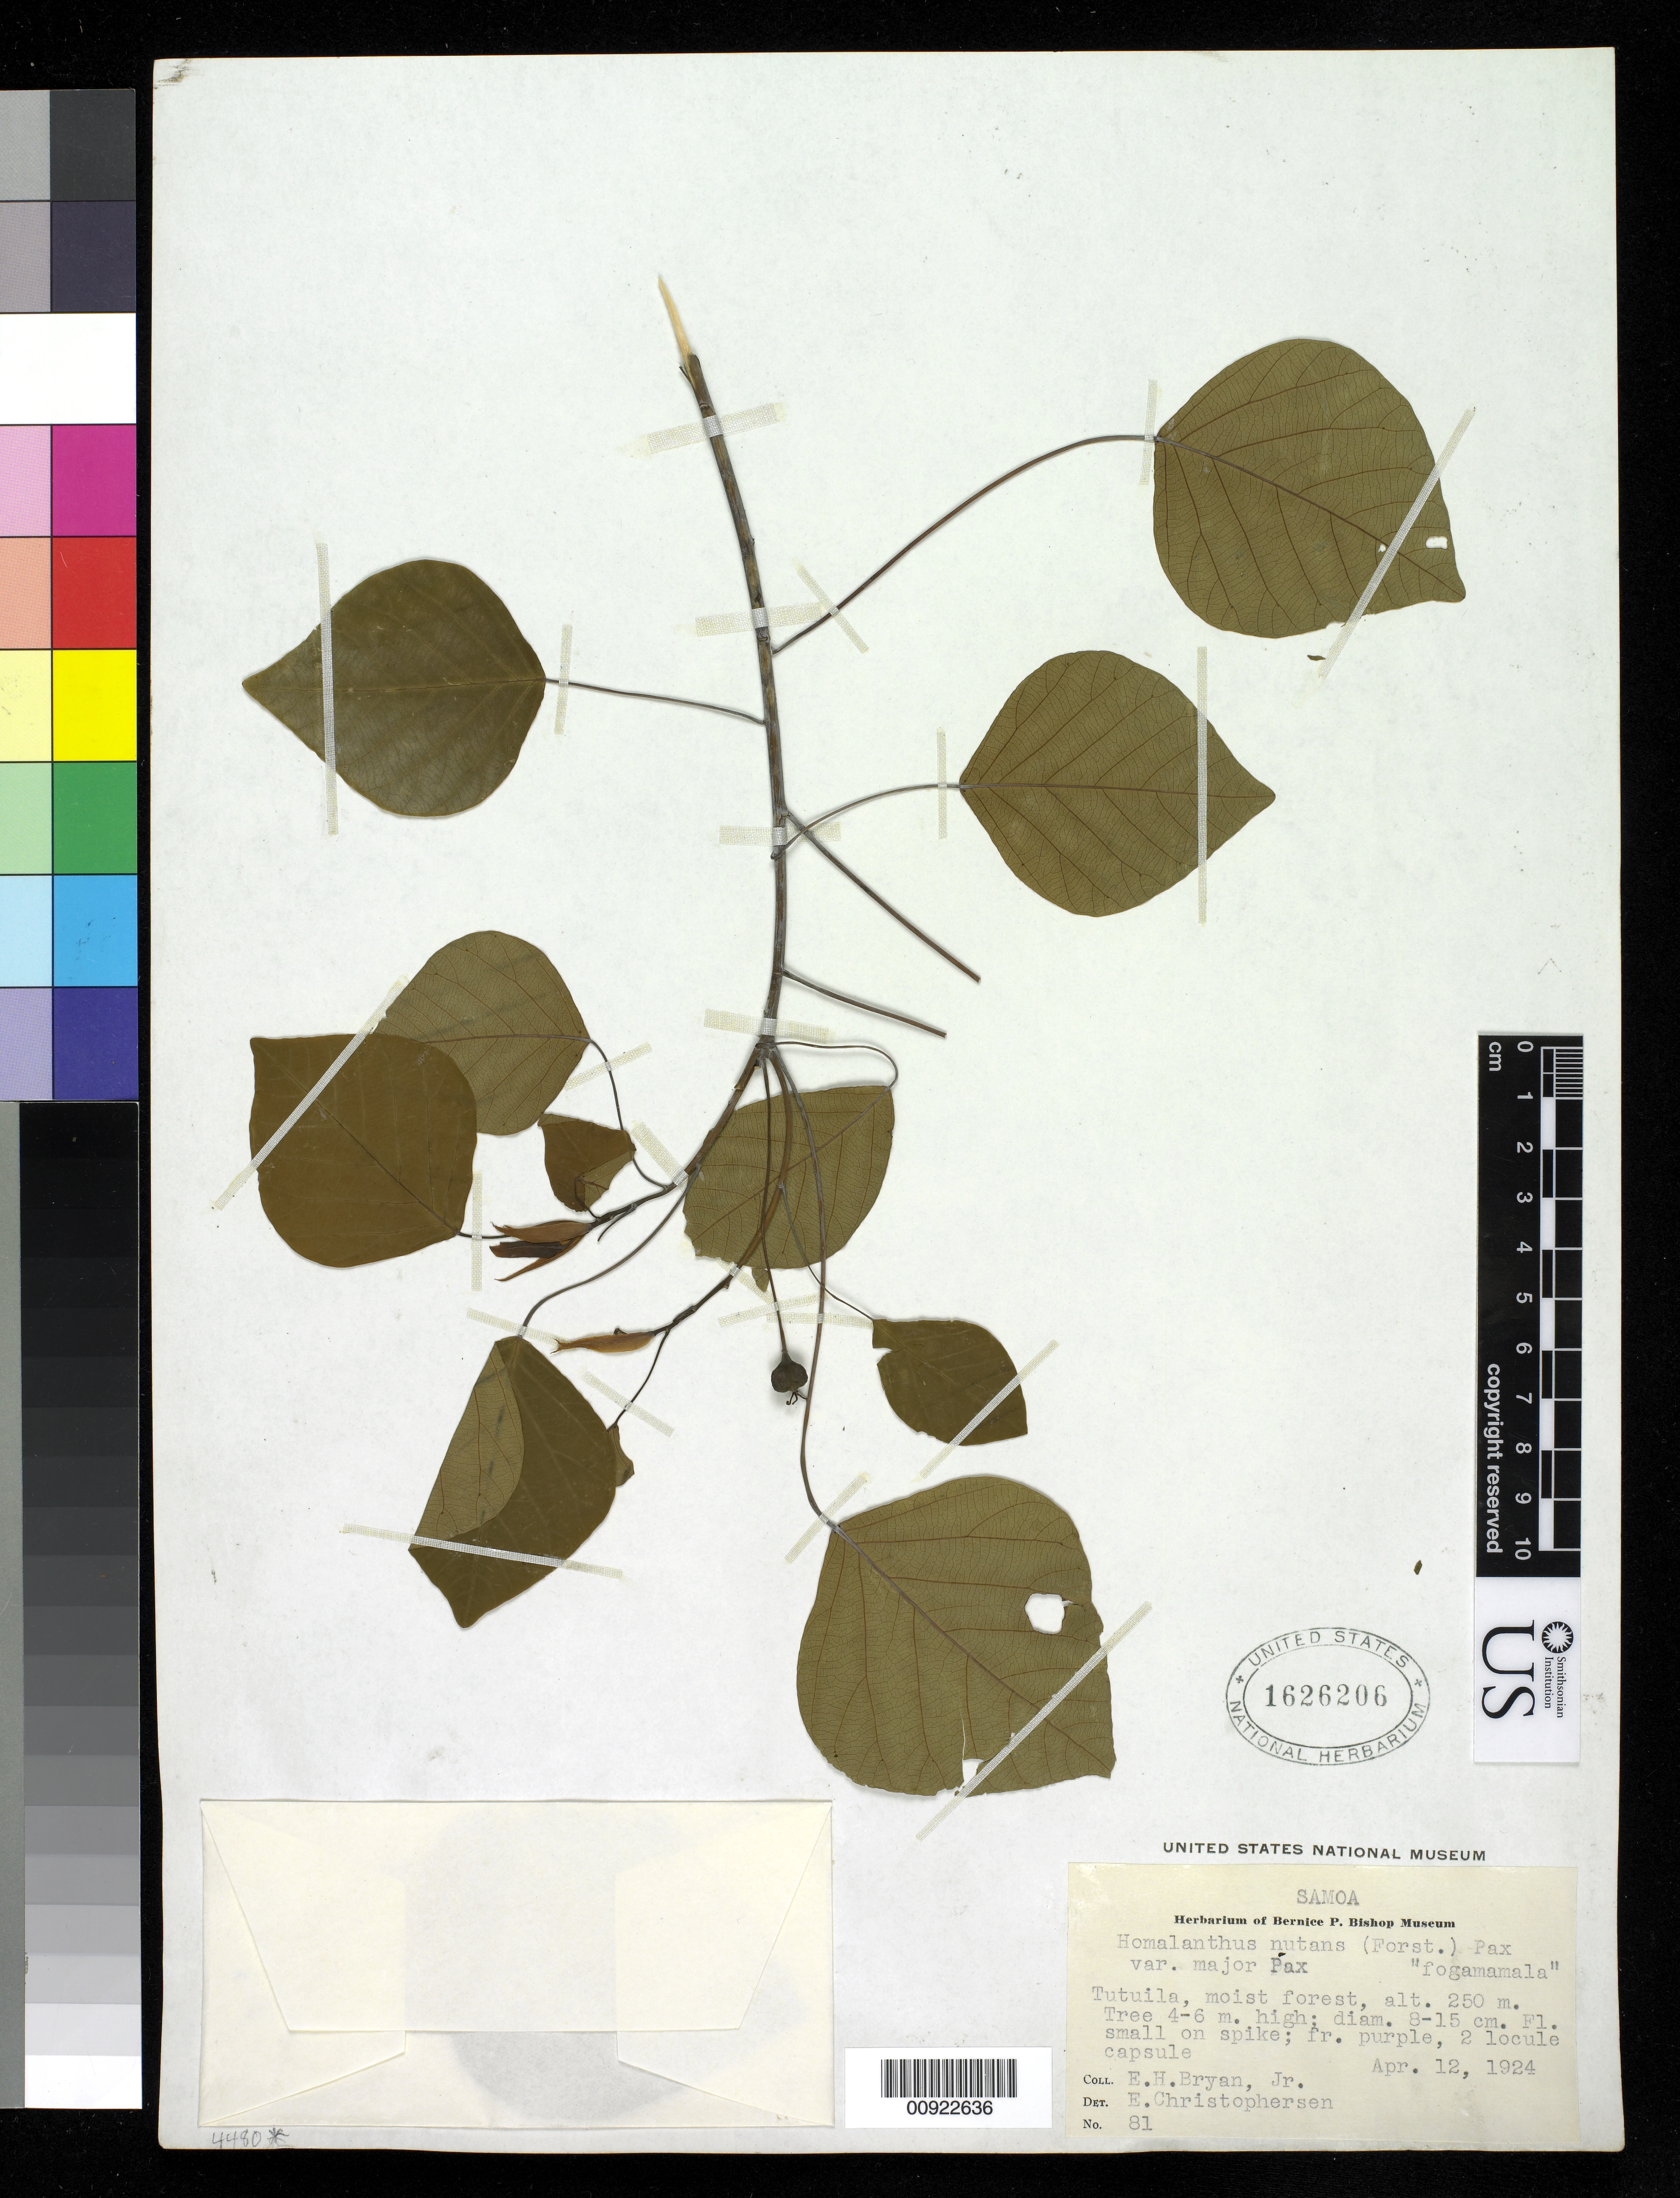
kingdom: Plantae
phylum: Tracheophyta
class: Magnoliopsida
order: Malpighiales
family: Euphorbiaceae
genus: Homalanthus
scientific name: Homalanthus nutans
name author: (G. Forst.) Guill.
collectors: E. H. Brown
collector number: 81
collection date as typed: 12 Apr 1924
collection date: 1924-04-12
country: American Samoa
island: Tutua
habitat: moist forest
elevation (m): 250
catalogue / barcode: US 1626206